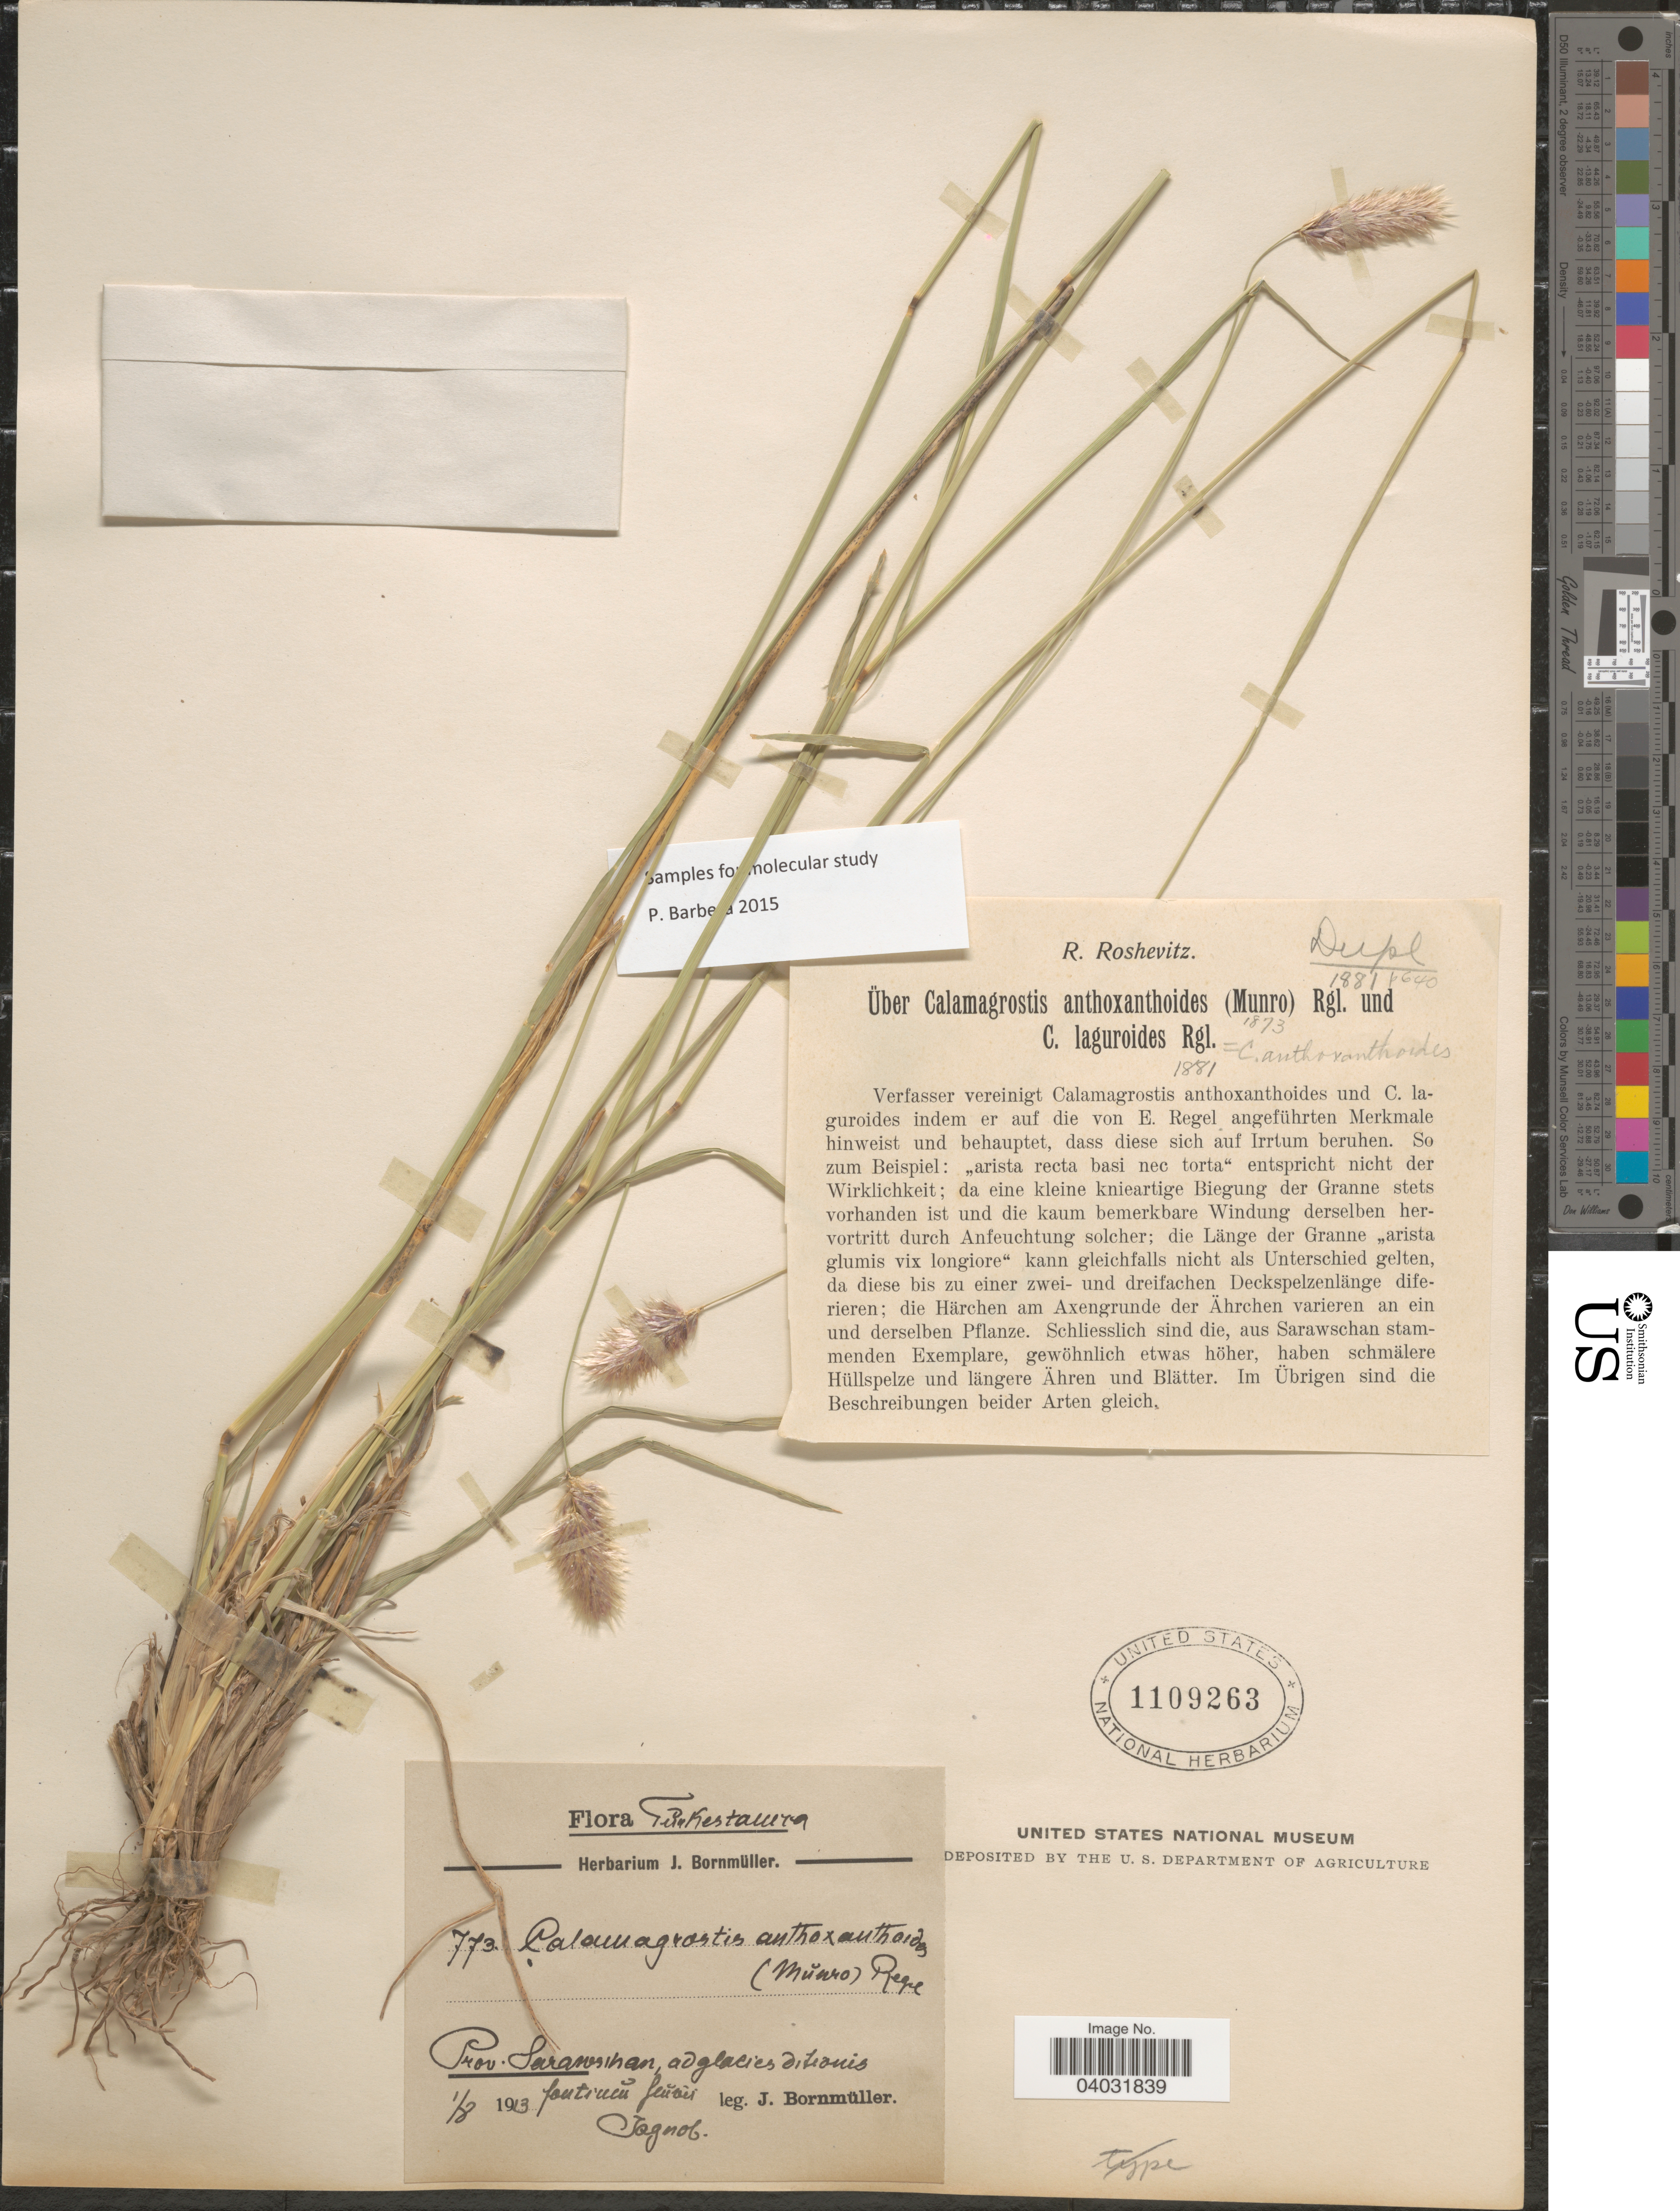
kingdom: Plantae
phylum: Tracheophyta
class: Liliopsida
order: Poales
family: Poaceae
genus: Calamagrostis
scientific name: Calamagrostis anthoxanthoides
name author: (Munro ex Hook. f.) Regel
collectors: J. Bornmüller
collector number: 773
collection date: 1913-08-01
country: Uzbekistan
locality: Tůrkestanicae. Prov. Sarawschan, ad glacies ditionis.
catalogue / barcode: US 1109263